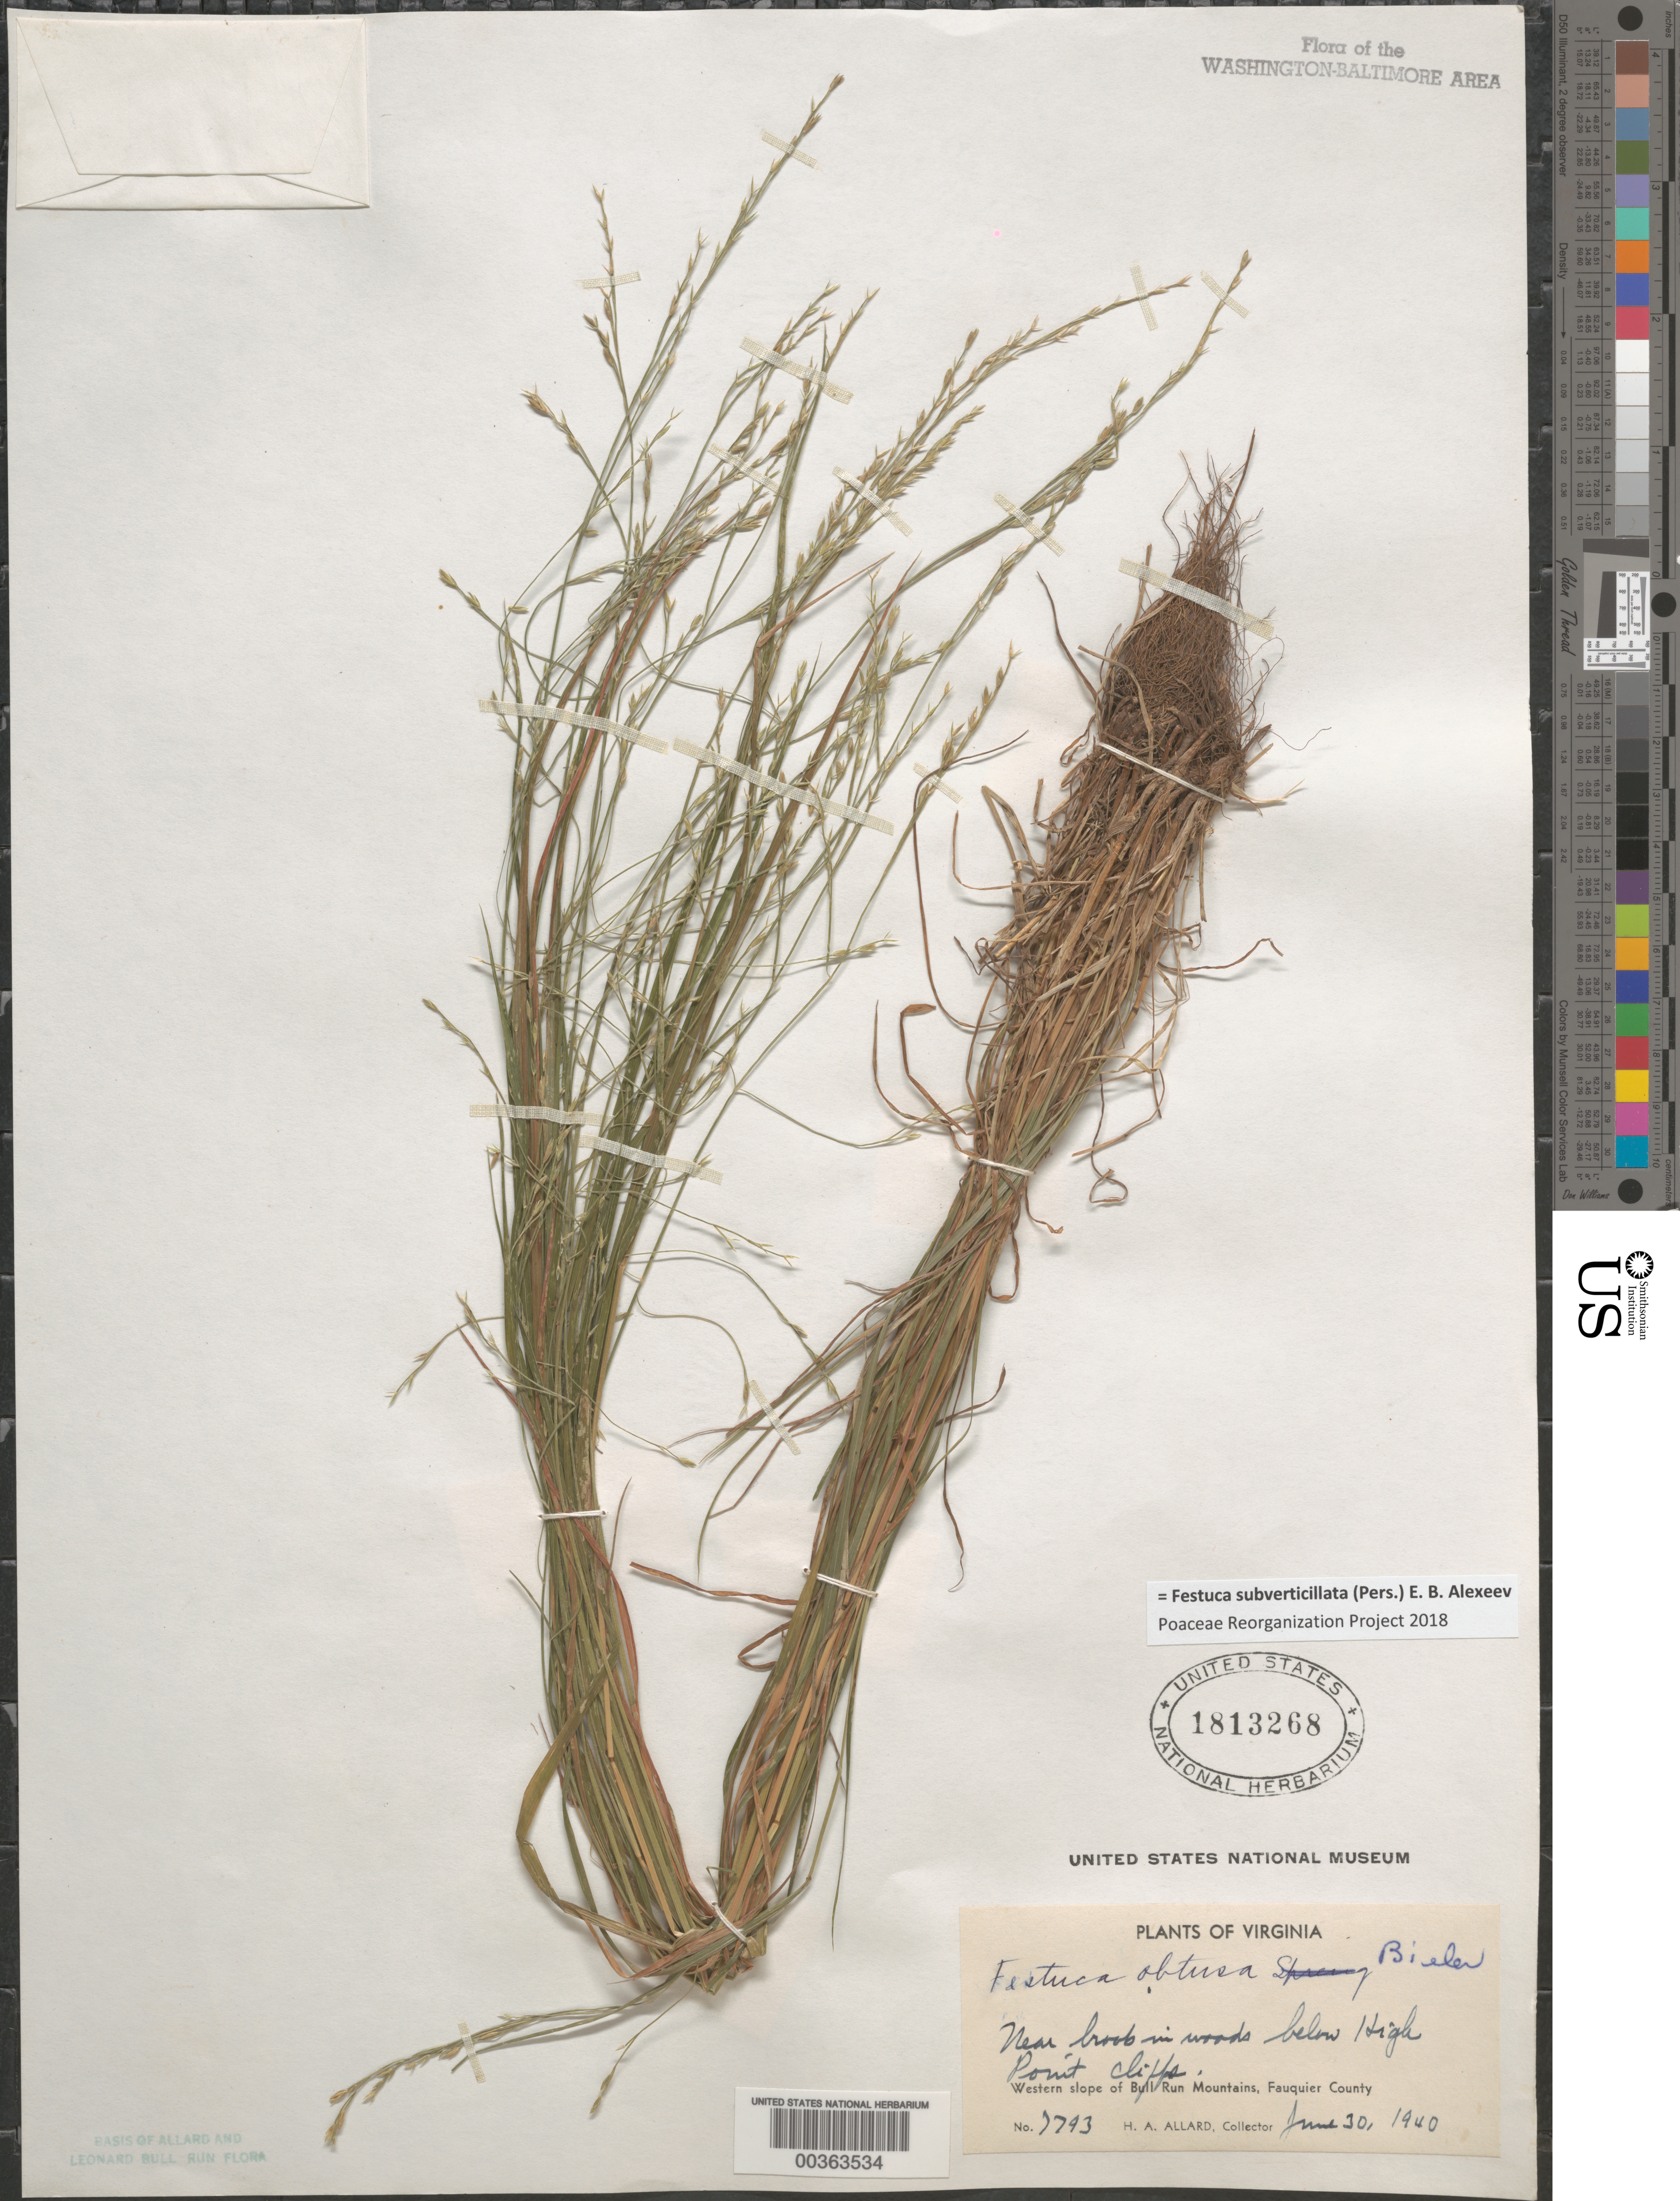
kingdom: Plantae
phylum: Tracheophyta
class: Liliopsida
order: Poales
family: Poaceae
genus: Festuca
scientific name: Festuca subverticillata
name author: (Pers.) E.B. Alexeev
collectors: H. A. Allard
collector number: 7793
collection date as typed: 30 Jun 1940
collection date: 1940-06-30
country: United States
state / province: Virginia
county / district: Fauquier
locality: Below High Point Cliffs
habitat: Near brook in woods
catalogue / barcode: US 1813268